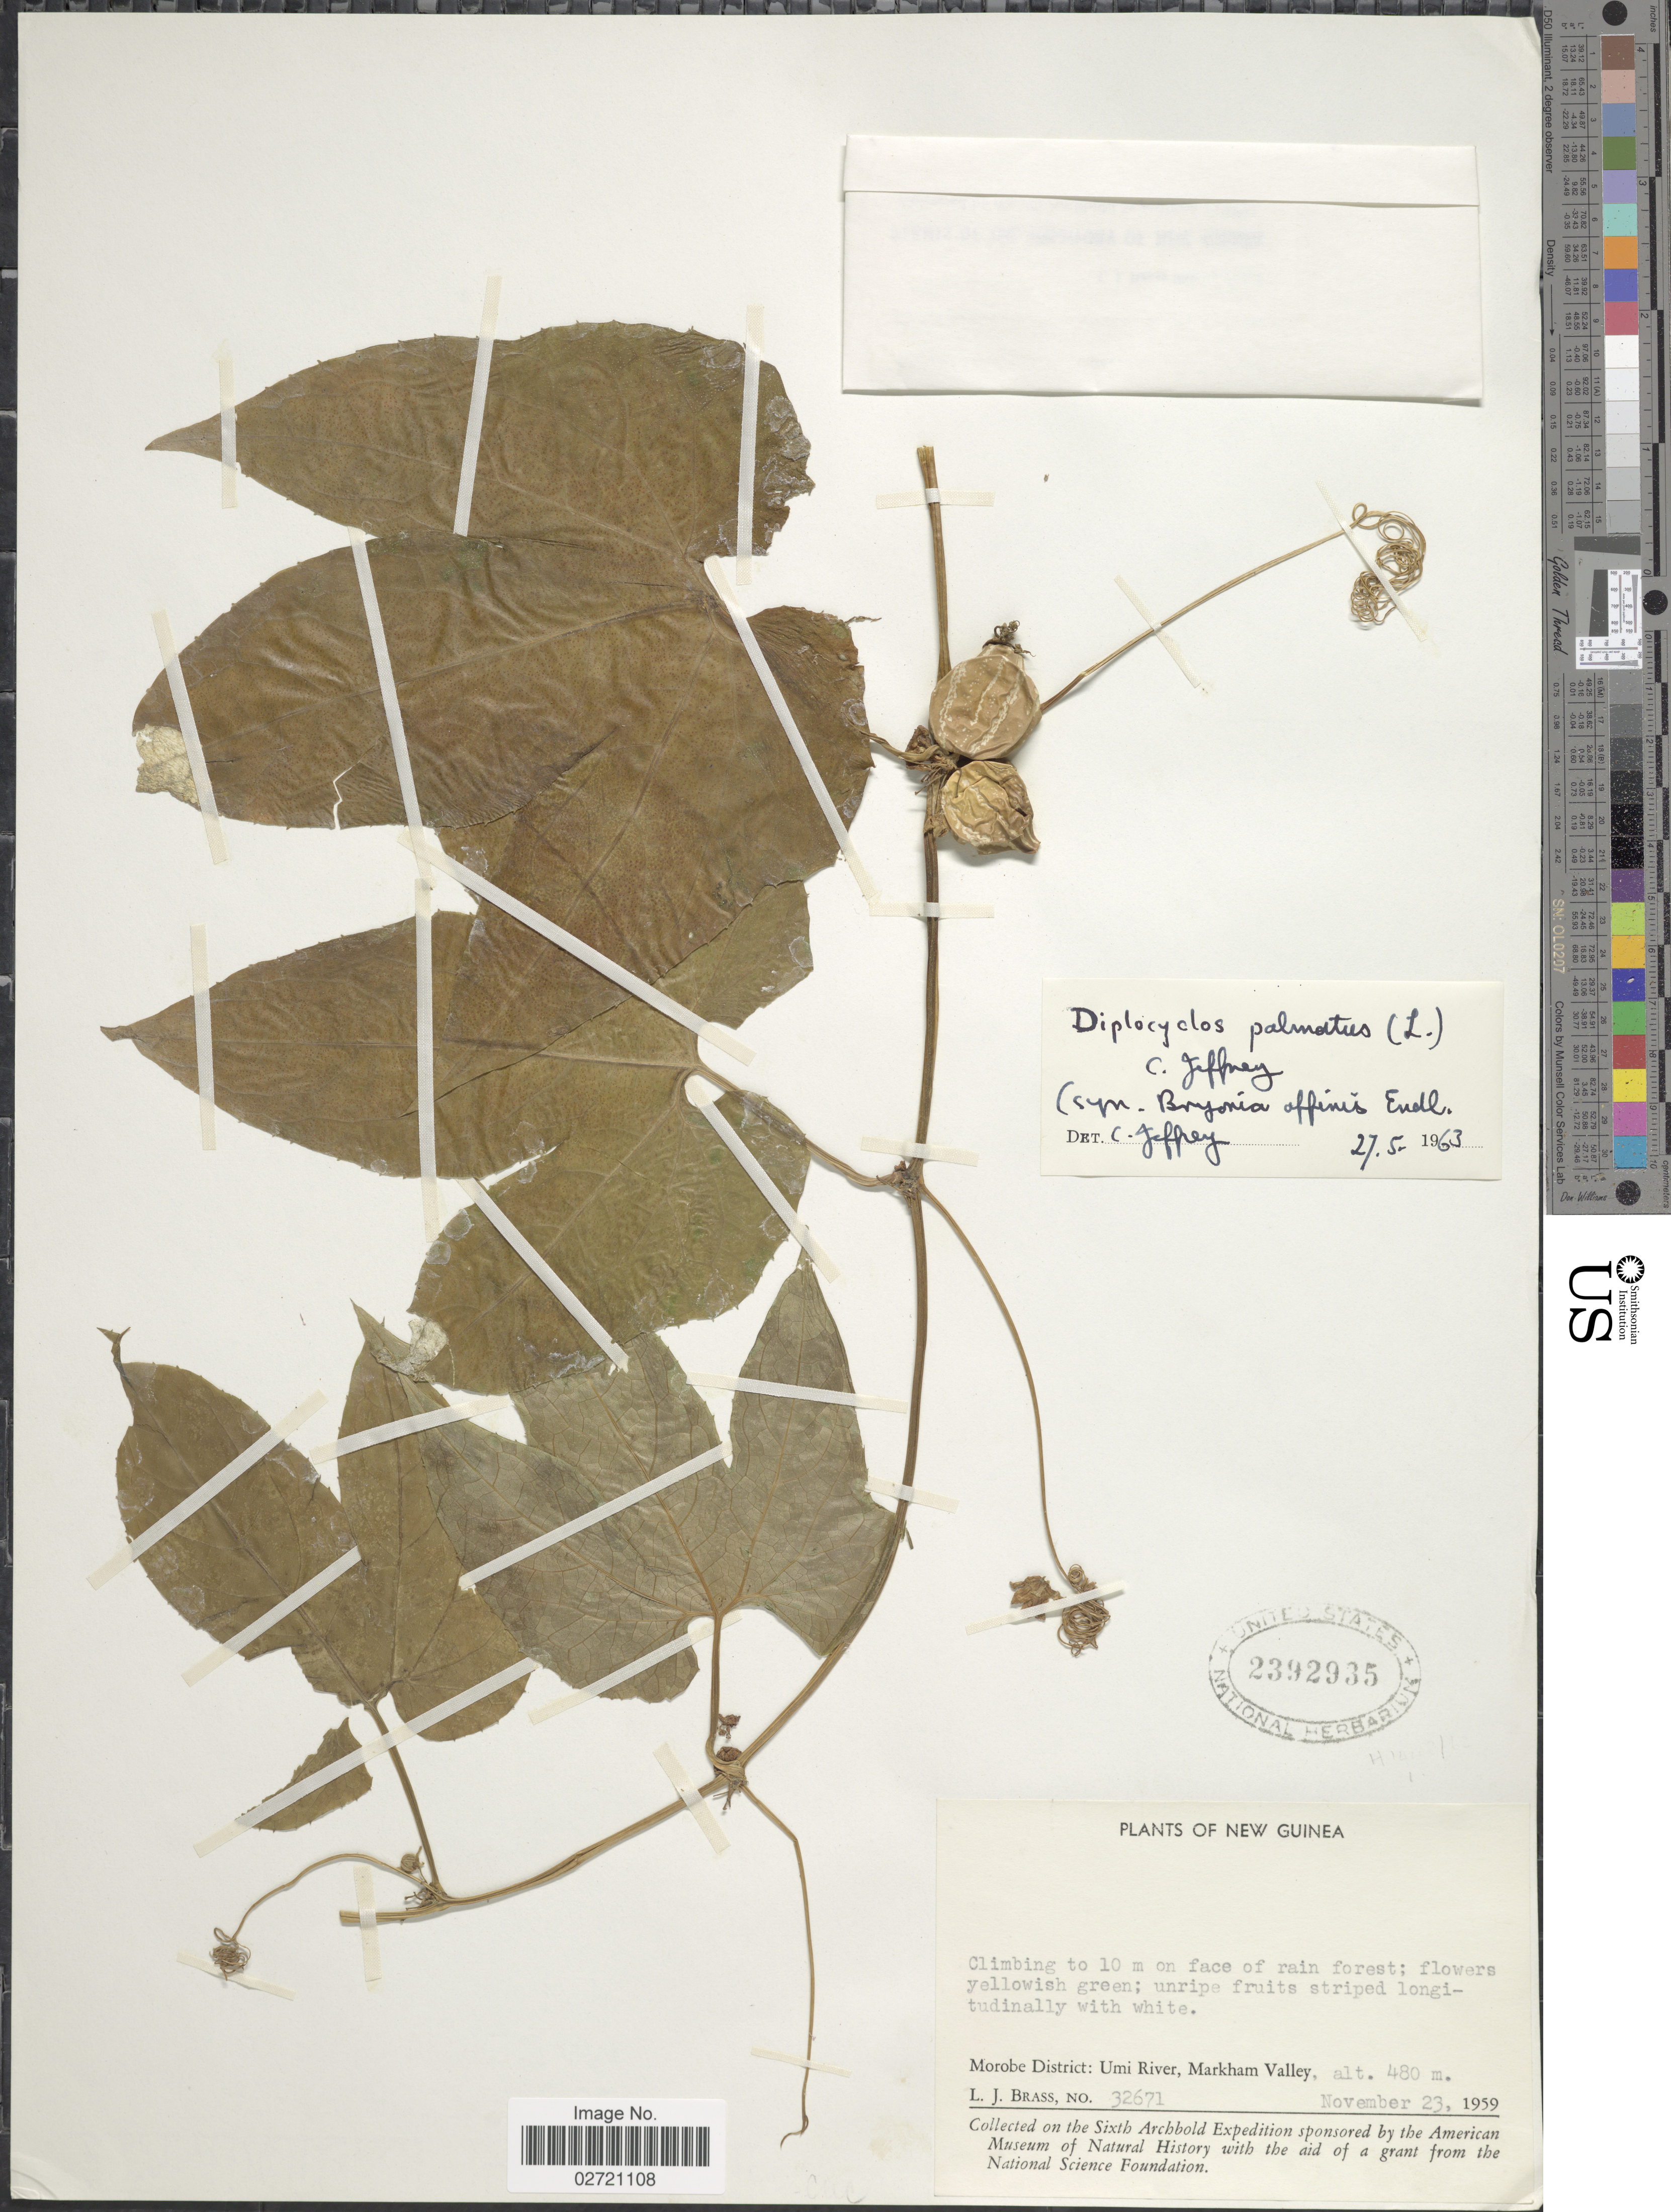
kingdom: Plantae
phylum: Tracheophyta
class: Magnoliopsida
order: Cucurbitales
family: Cucurbitaceae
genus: Diplocyclos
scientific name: Diplocyclos palmatus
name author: (L.) C. Jeffrey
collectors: L. J. Brass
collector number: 32671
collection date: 1959-11-23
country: Papua New Guinea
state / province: Morobe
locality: New Guinea. Umi River, Markham Valley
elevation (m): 480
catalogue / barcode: US 2392935